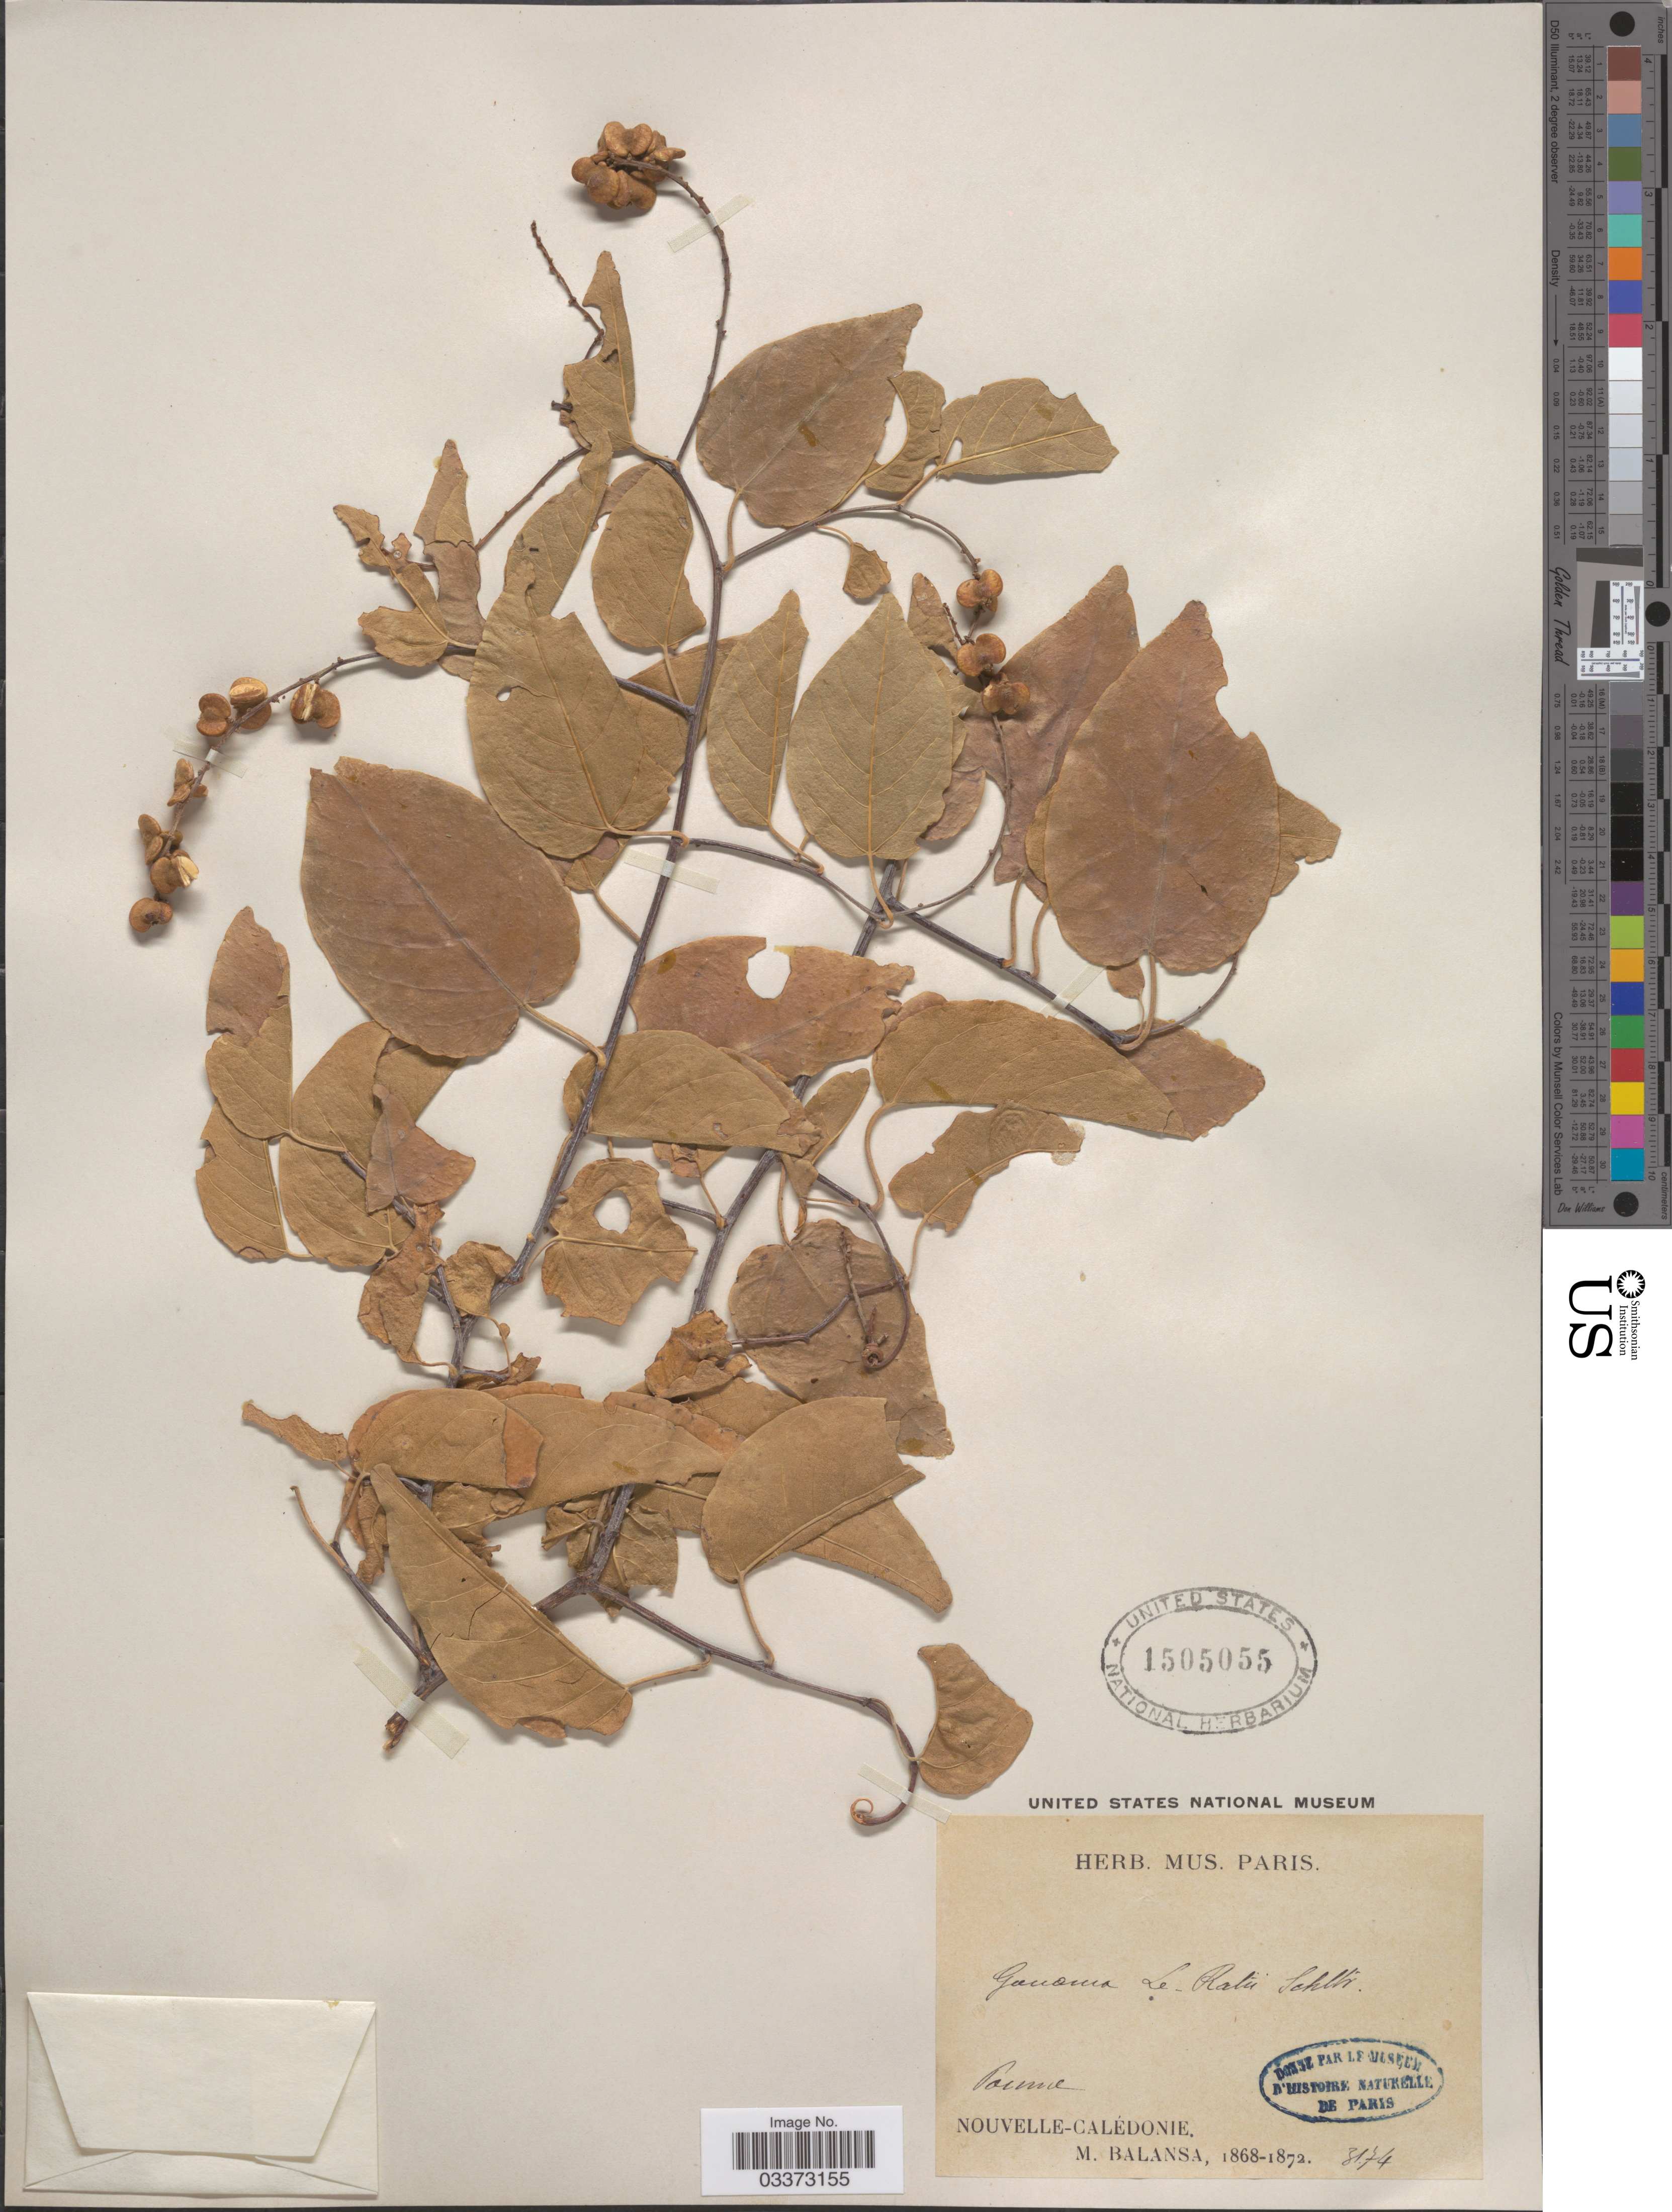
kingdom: Plantae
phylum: Tracheophyta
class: Magnoliopsida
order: Rosales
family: Rhamnaceae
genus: Gouania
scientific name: Gouania leratii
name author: Schltr.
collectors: B. Balansa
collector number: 3174*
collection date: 1868/1872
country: New Caledonia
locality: Parme [interpreted]. Nouvelle-Calédonie.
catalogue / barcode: US 1505055